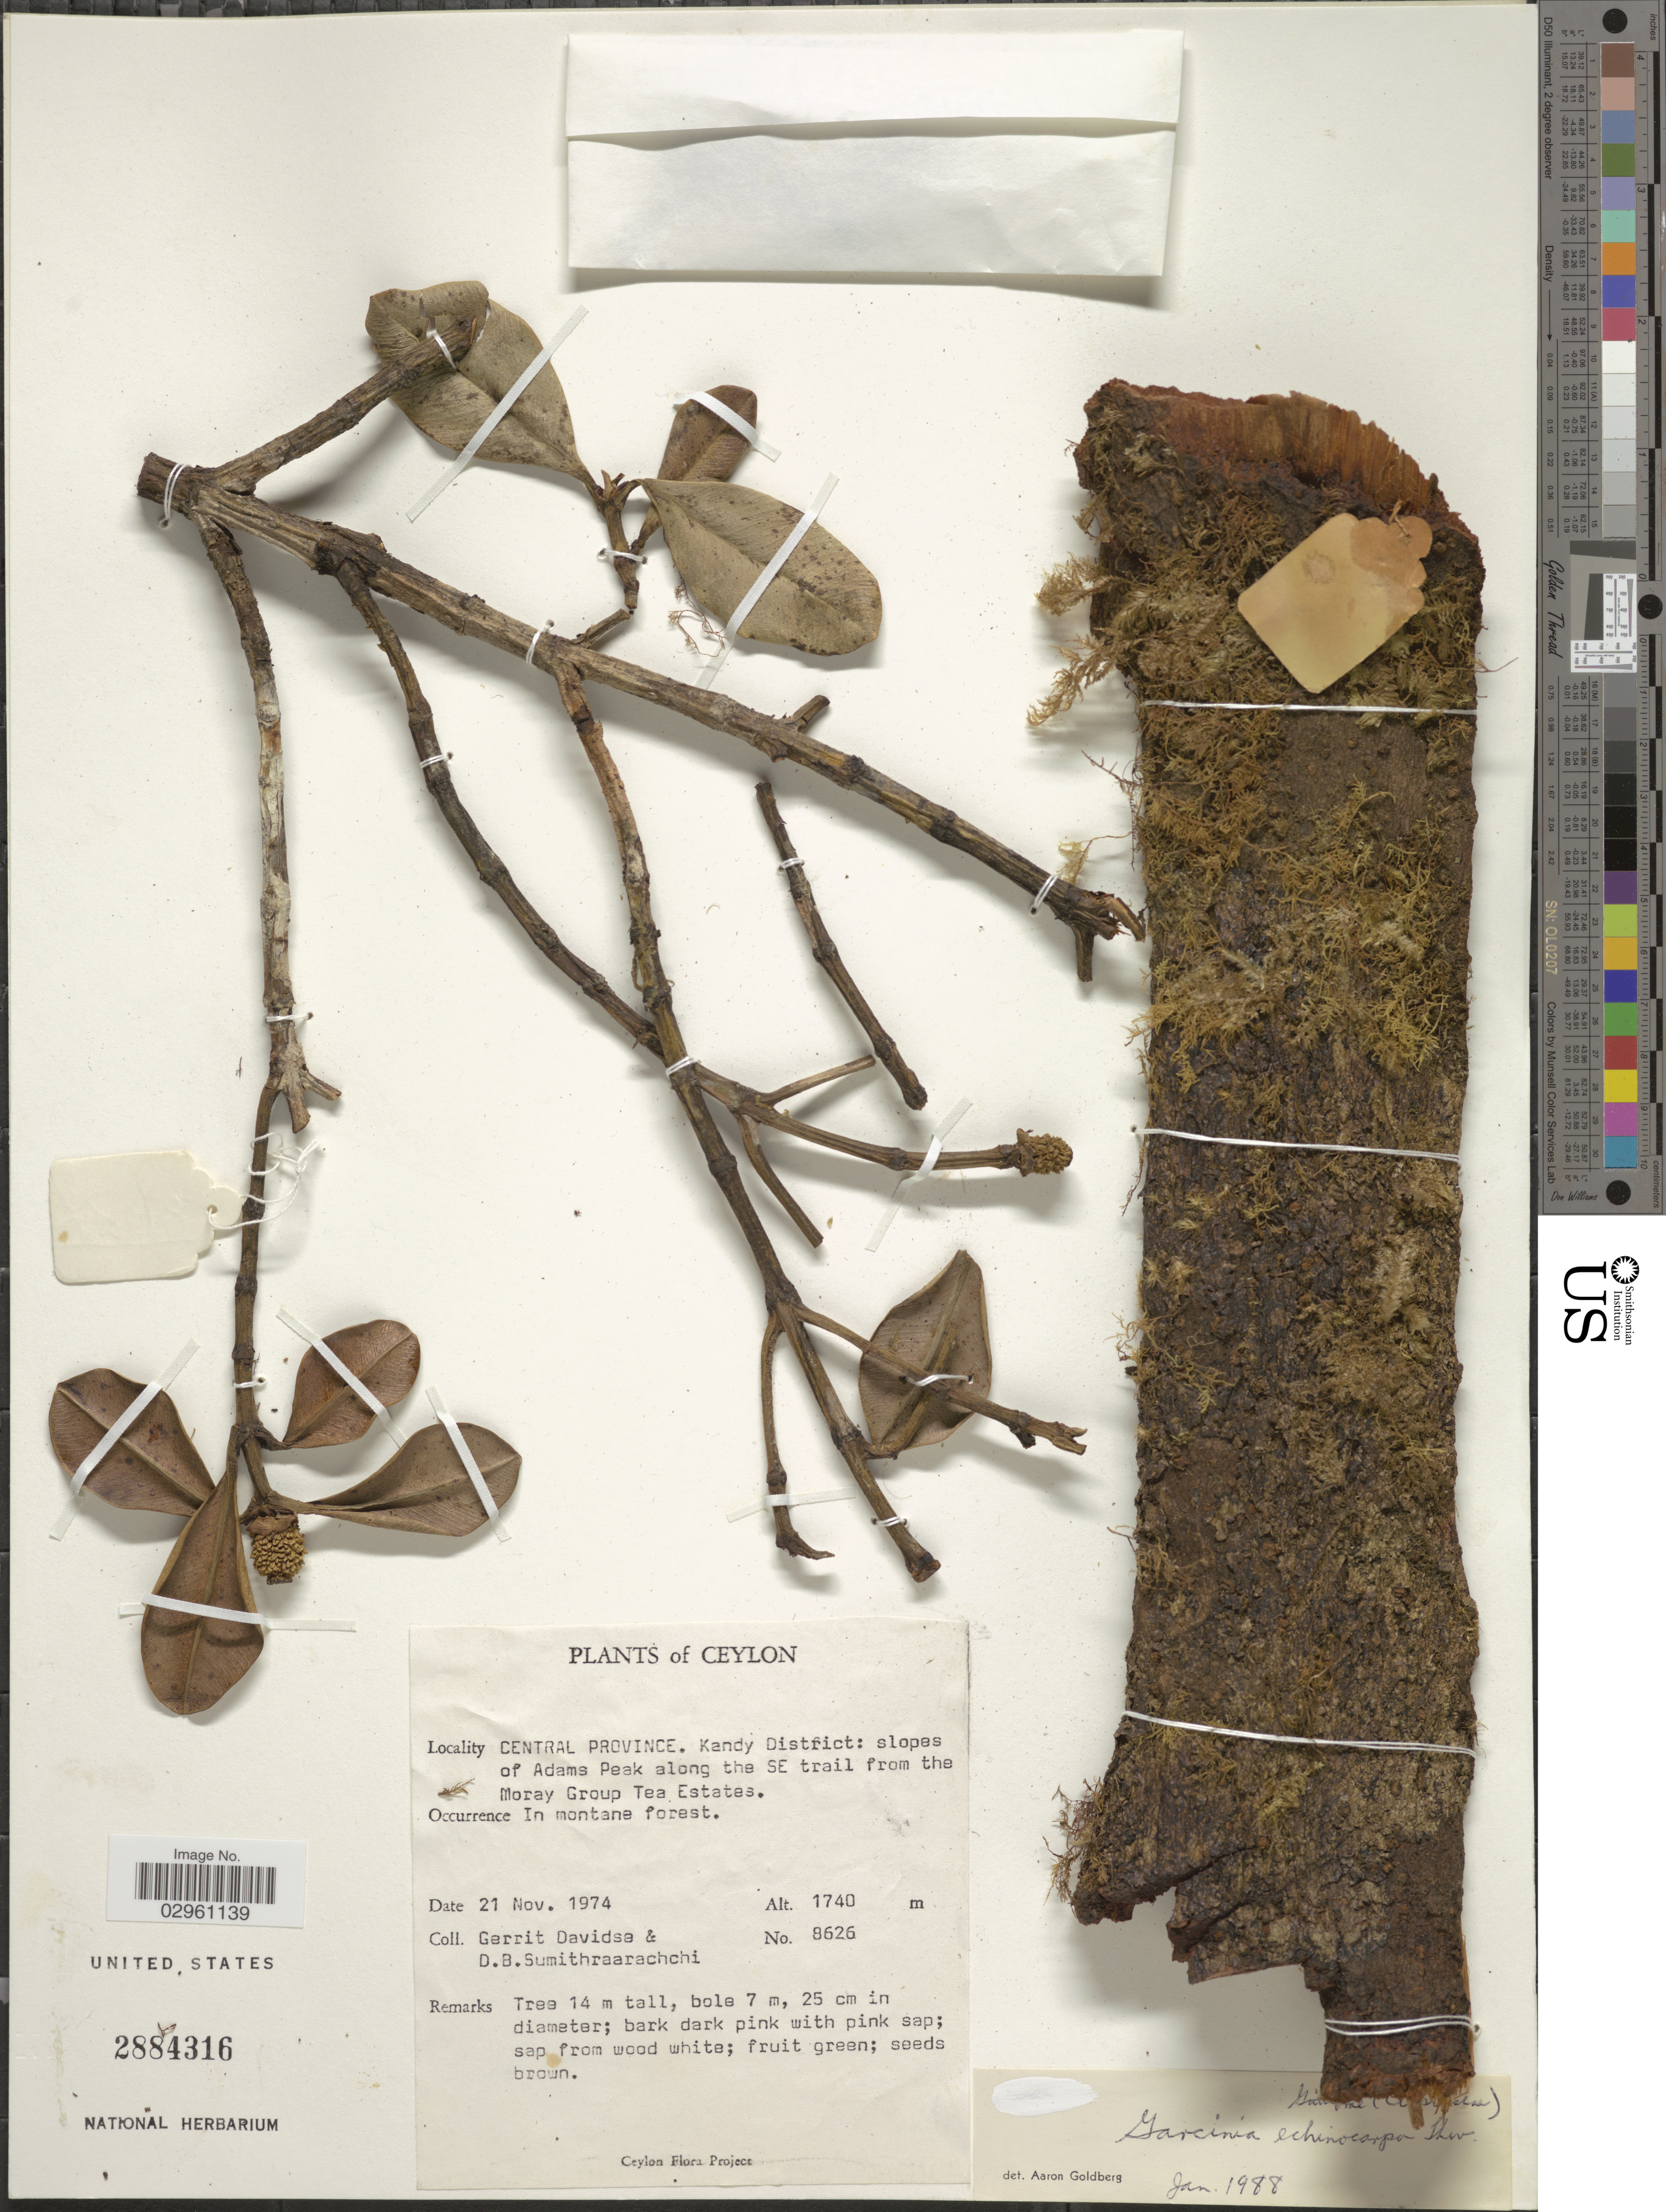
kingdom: Plantae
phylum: Tracheophyta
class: Magnoliopsida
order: Malpighiales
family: Clusiaceae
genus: Garcinia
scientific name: Garcinia echinocarpa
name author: Thwaites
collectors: G. Davidse & D. B. Sumithraarachchi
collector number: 8626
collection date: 1974-11-21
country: Sri Lanka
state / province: Central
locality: Ceylon. Central Province. Kandy District: slopes of Adams Peak along the SE trail from the Moray Group Tea Estates.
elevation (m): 1740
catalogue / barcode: US 2884316